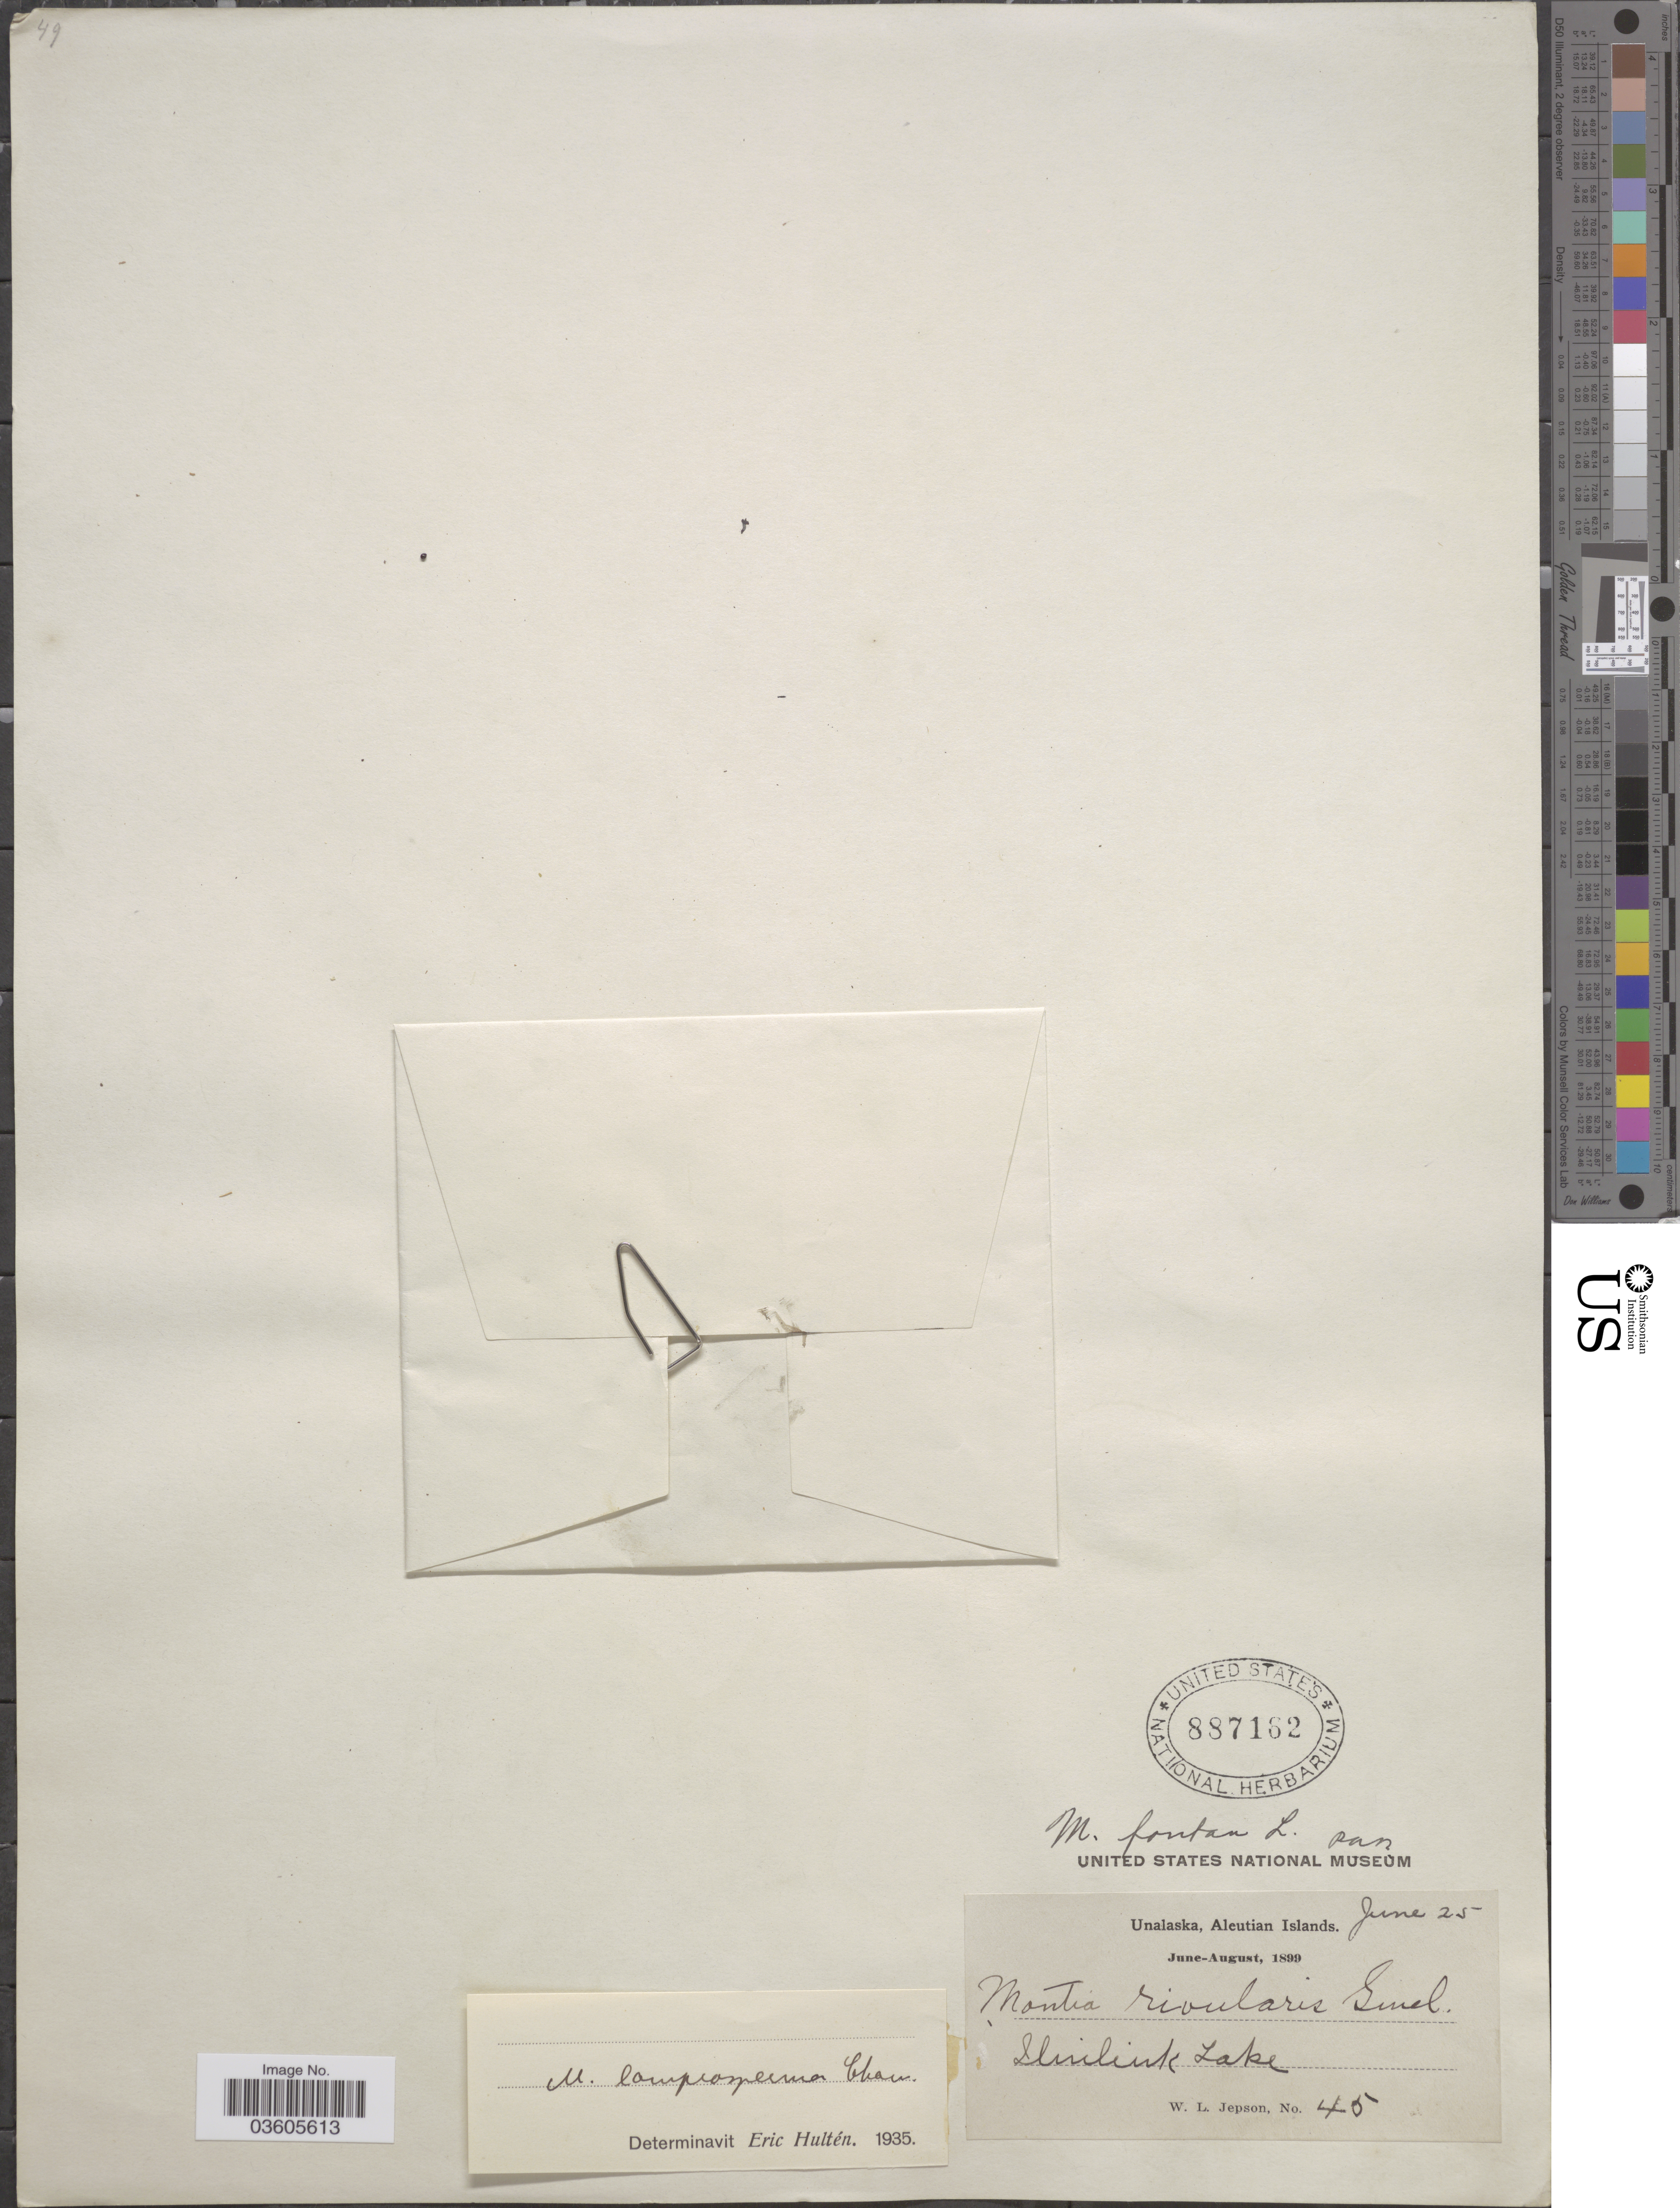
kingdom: Plantae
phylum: Tracheophyta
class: Magnoliopsida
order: Caryophyllales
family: Montiaceae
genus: Montia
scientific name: Montia lamprosperma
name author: Cham.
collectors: W. L. Jepson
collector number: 45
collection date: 1899-06-25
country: United States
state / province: Alaska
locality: Unalaska, Aleutian Islands. Iliuliuk Lake.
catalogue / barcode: US 887162